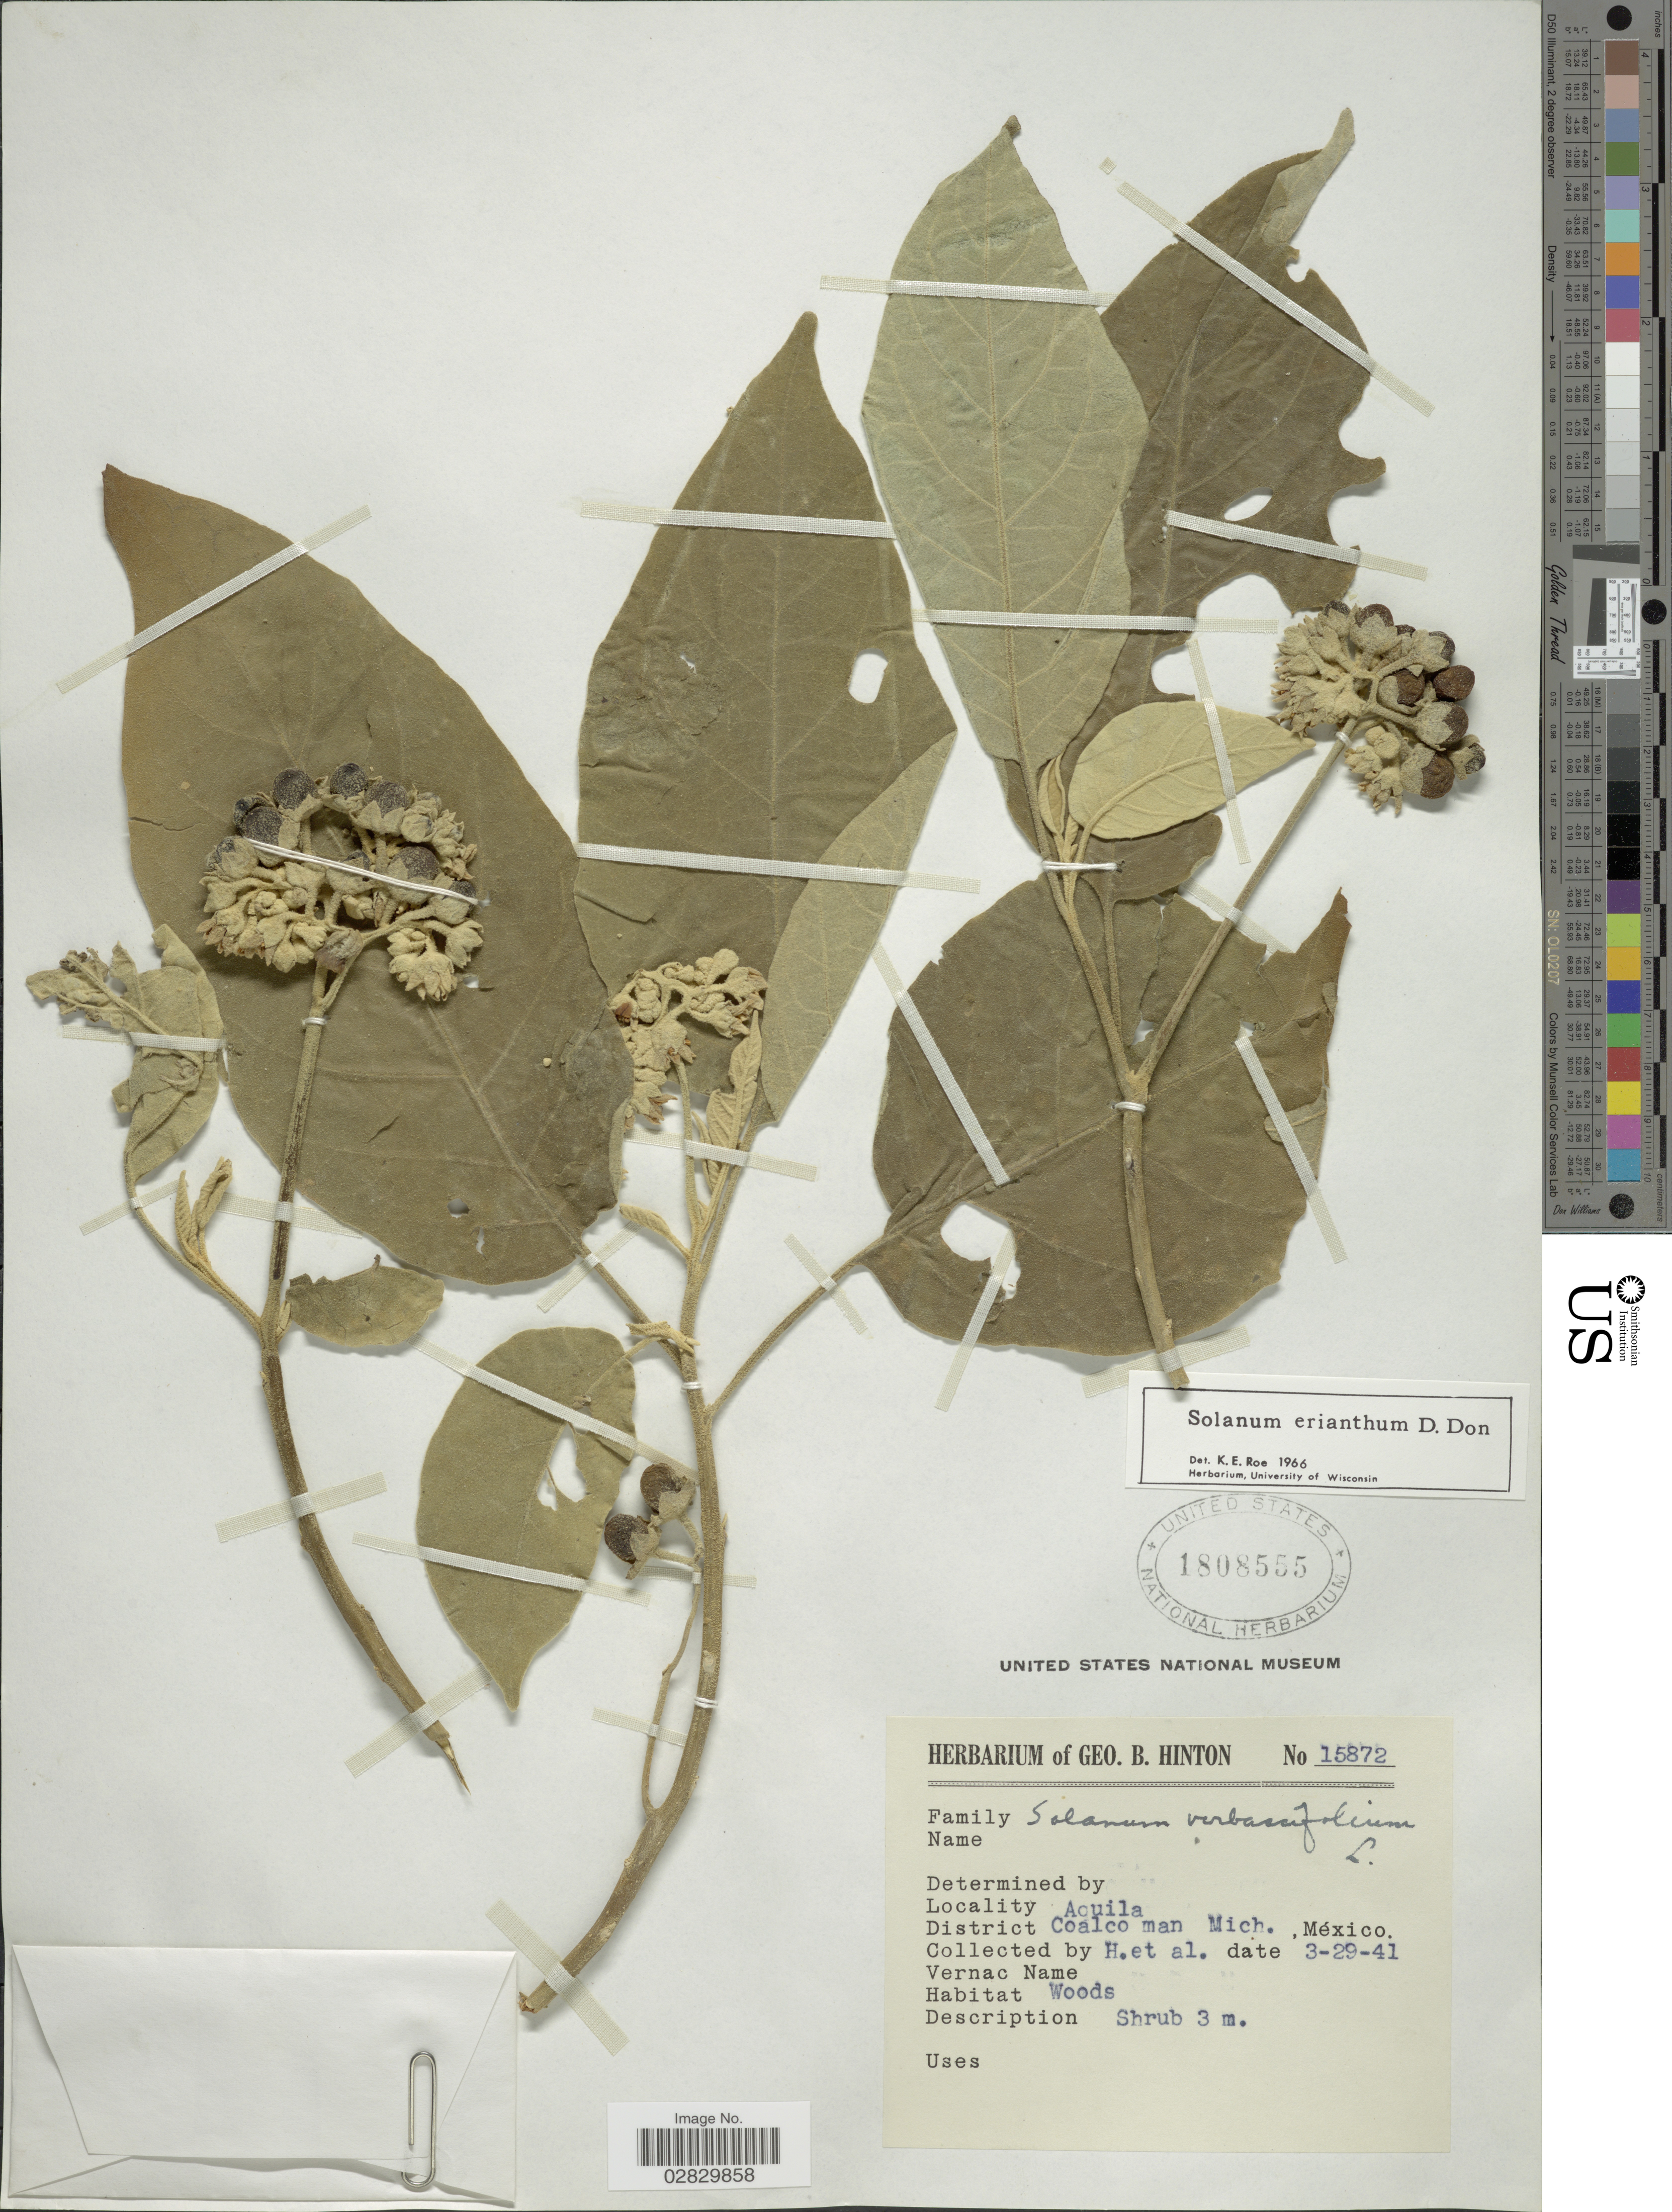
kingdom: Plantae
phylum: Tracheophyta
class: Magnoliopsida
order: Solanales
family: Solanaceae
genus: Solanum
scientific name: Solanum erianthum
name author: D. Don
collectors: G. B. Hinton & et al.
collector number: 15872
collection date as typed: Transcribed d/m/y: 29/3/41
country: Mexico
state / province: Michoacán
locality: Aquila, District Coalcoman Mich.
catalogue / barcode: US 1808555